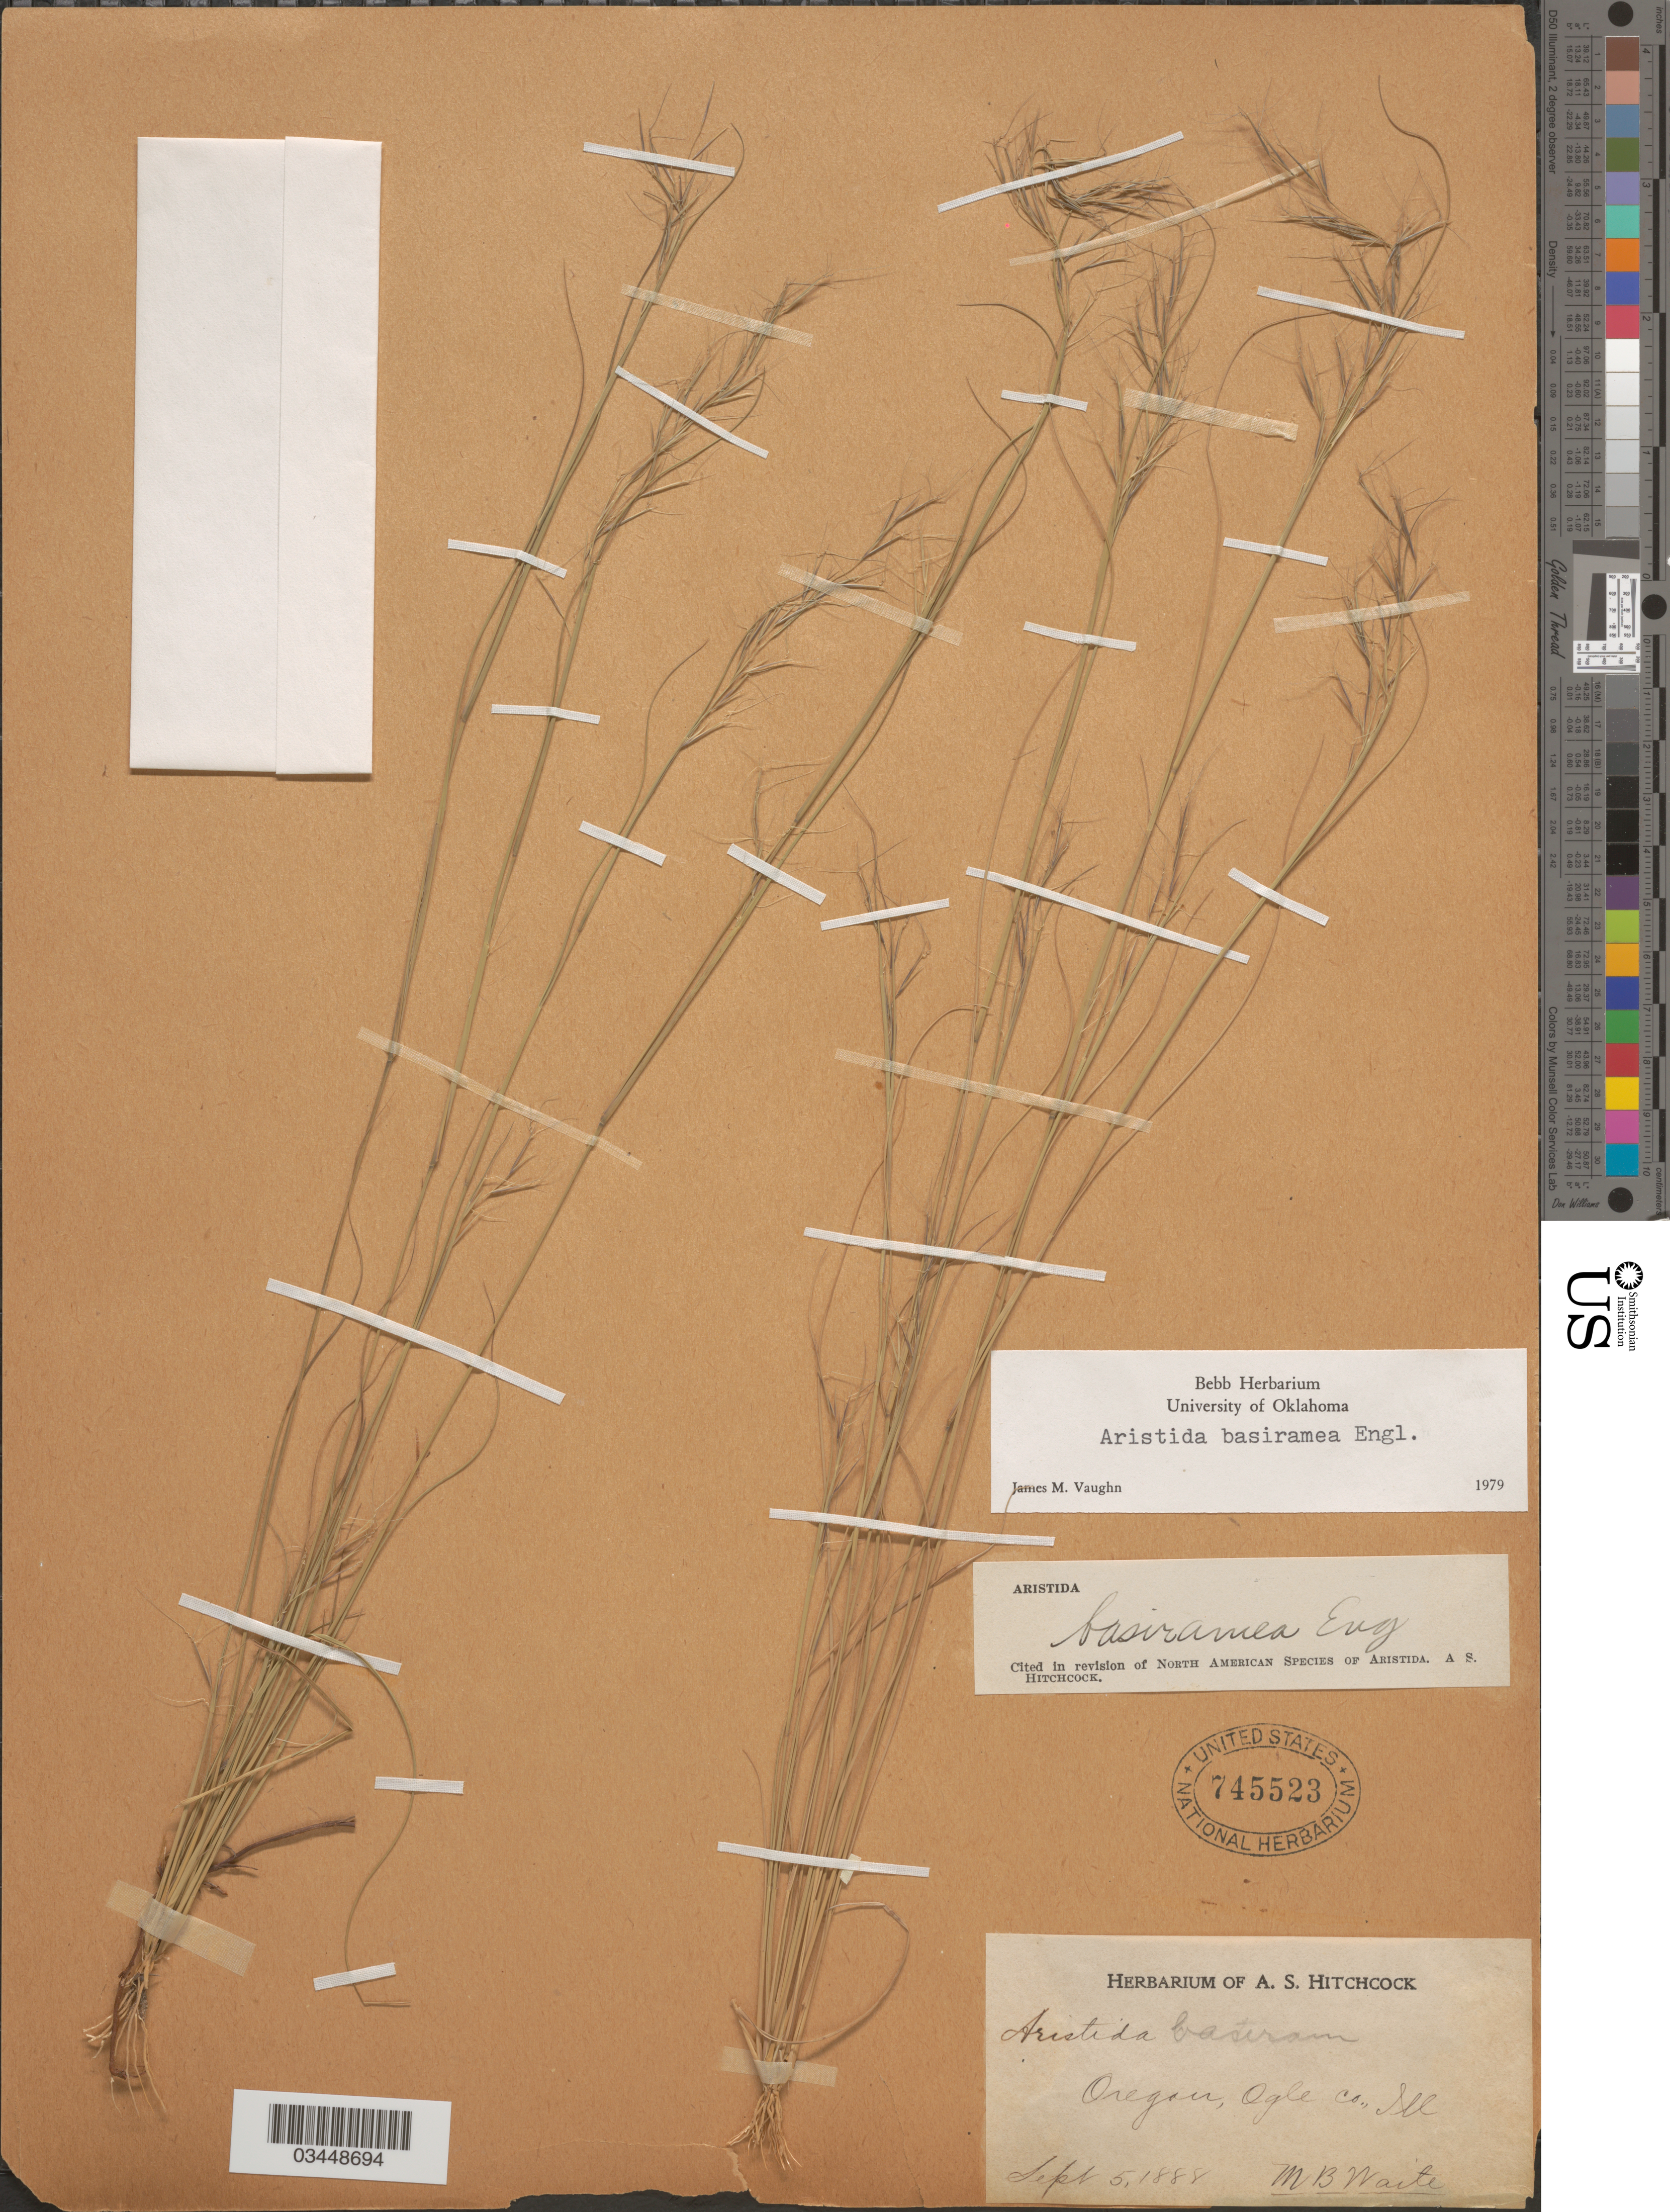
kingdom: Plantae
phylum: Tracheophyta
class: Liliopsida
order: Poales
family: Poaceae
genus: Aristida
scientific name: Aristida basiramea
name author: Engelm. ex Vasey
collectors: M. B. Waite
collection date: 1888-09-05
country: United States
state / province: Oregon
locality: Ogle County.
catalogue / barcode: US 745523